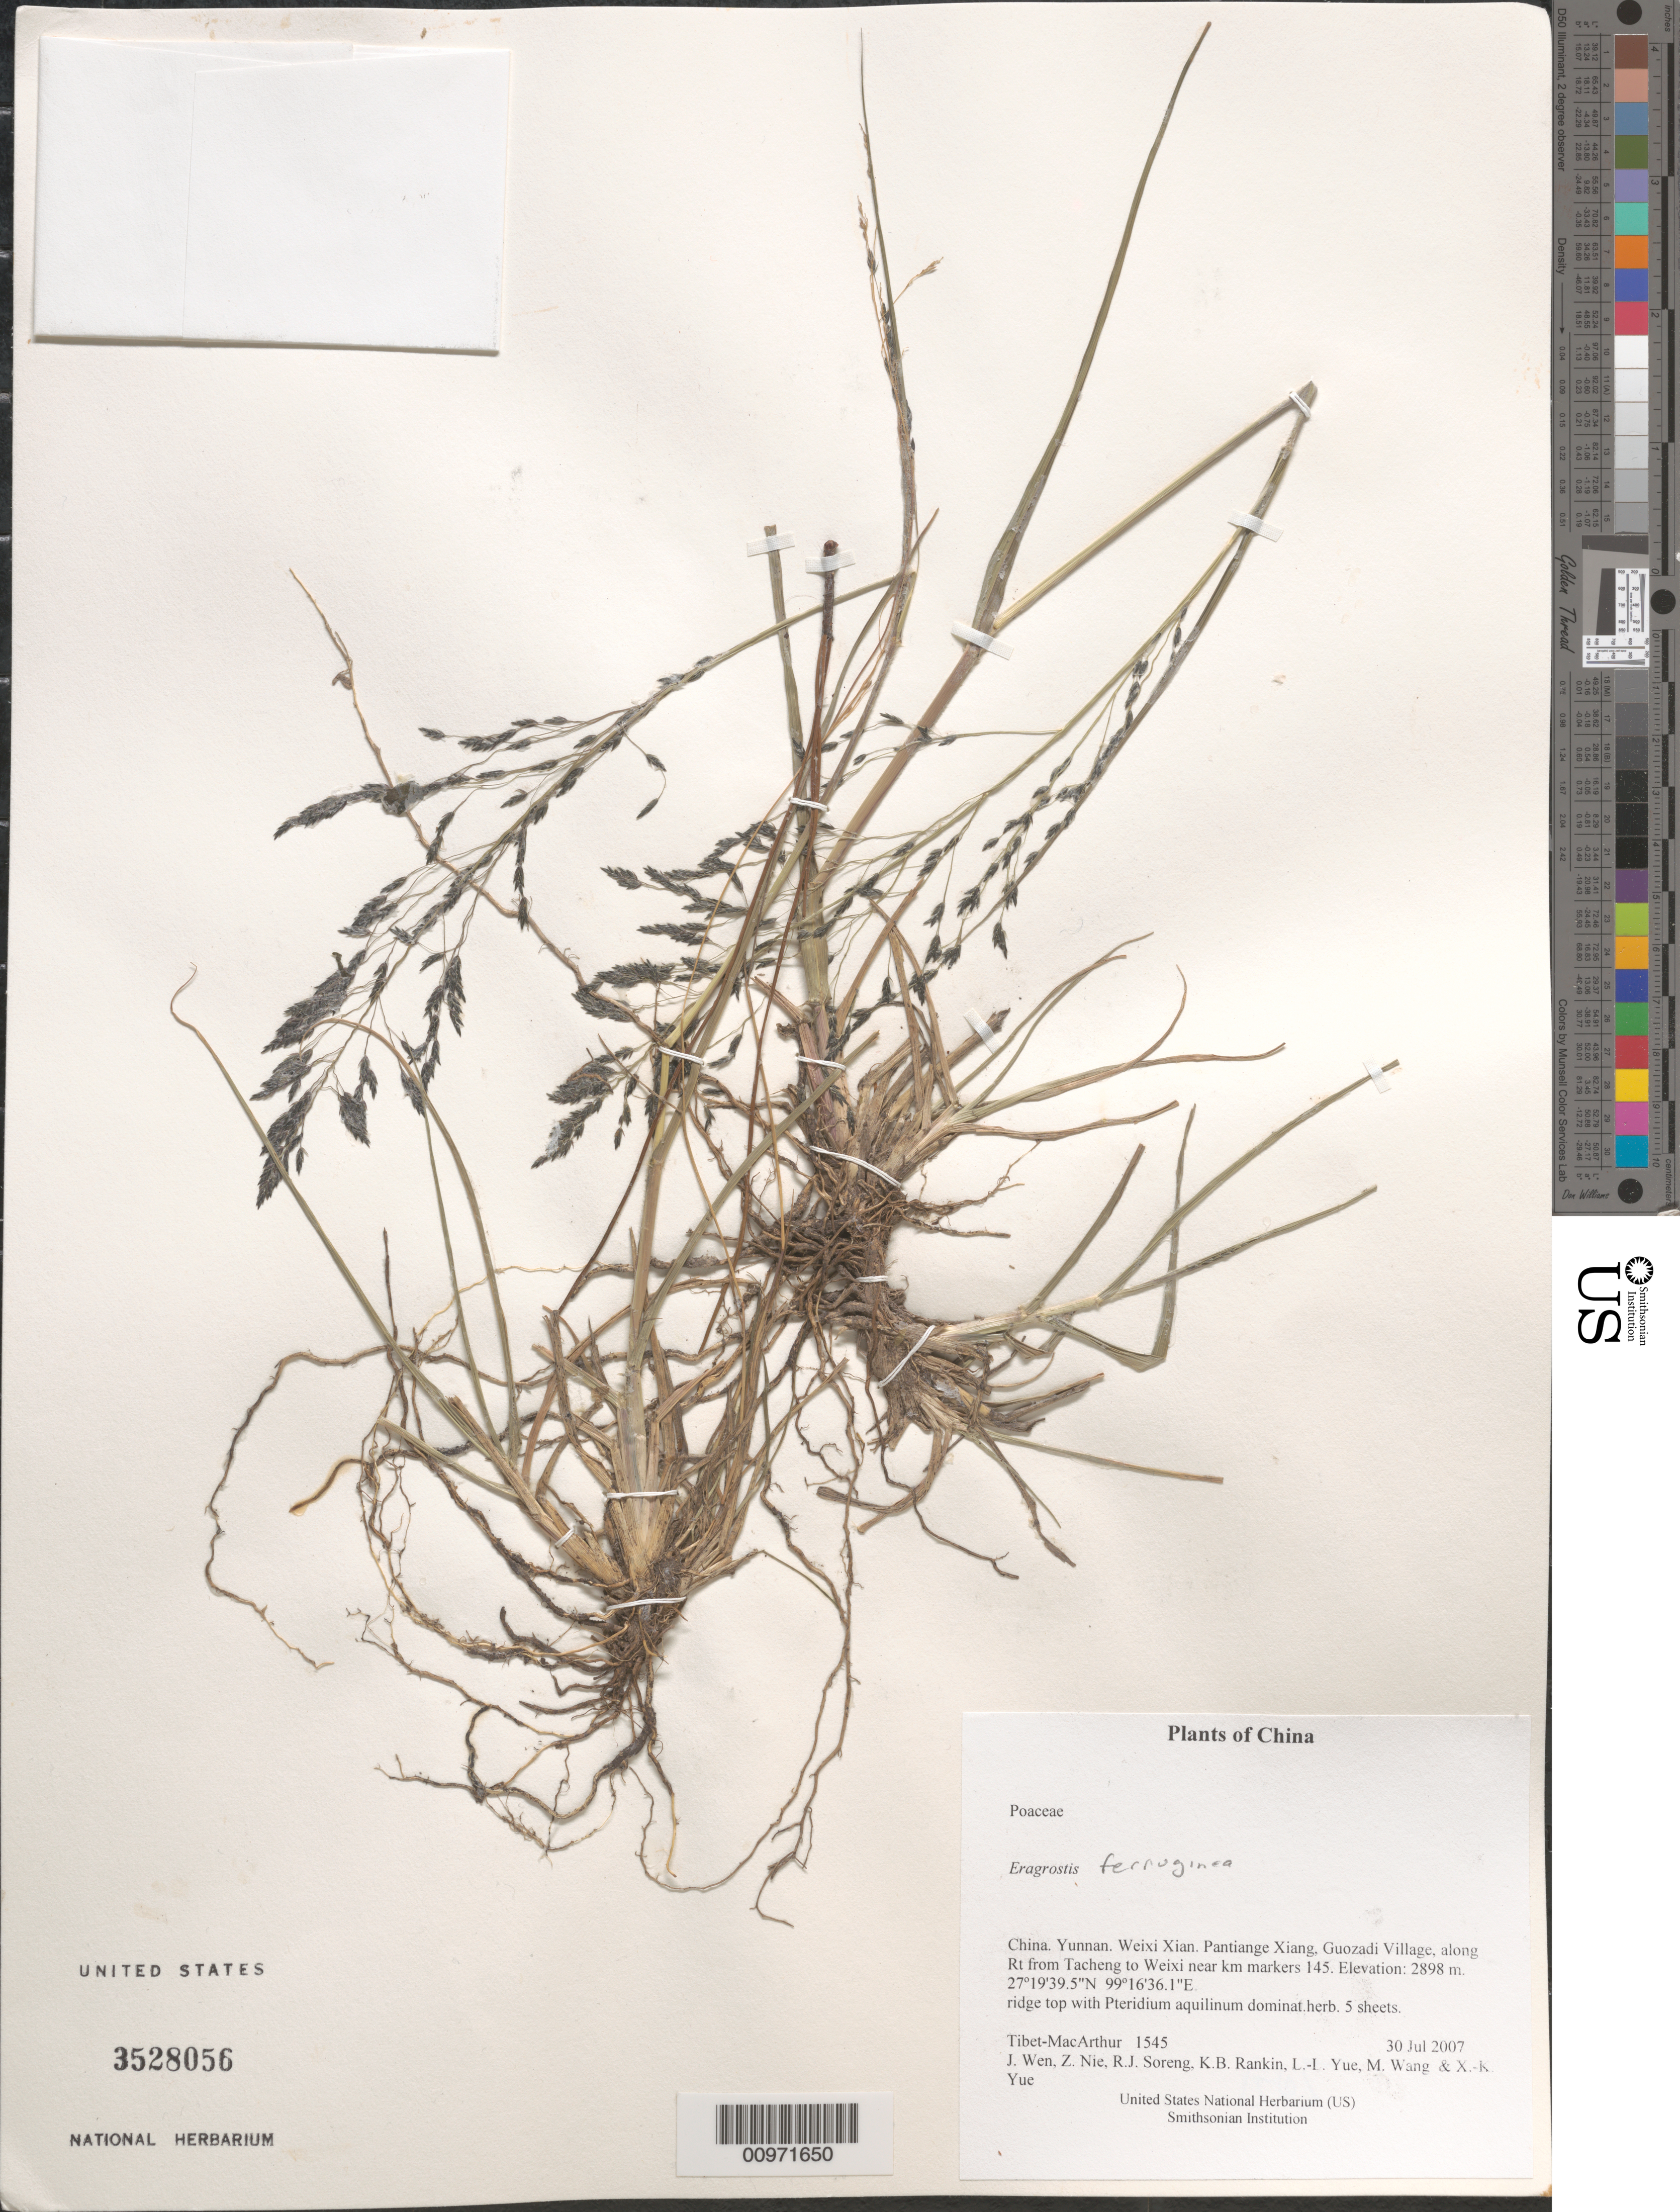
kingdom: Plantae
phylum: Tracheophyta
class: Liliopsida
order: Poales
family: Poaceae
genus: Eragrostis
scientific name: Eragrostis ferruginea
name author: (Thunb.) P. Beauv.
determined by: Soreng, Robert J., Research Associate (BOT), Smithsonian Institution - National Museum of Natural History (UNITED STATES)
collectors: Tibet-MacArthur, J. Wen, Z. Nie, R. J. Soreng, K. Rankin, L. Yue, M. Wang & X. Yue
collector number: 1545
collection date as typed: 30 Jul 2007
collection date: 2007-07-30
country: China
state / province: Yunnan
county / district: Weixi Xian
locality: Pantiange Xiang, Guozadi Village, along Rt from Tacheng to Weixi near km markers 145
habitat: ridge top with Pteridium aquilinum dominat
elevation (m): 2898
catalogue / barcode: US 3528056